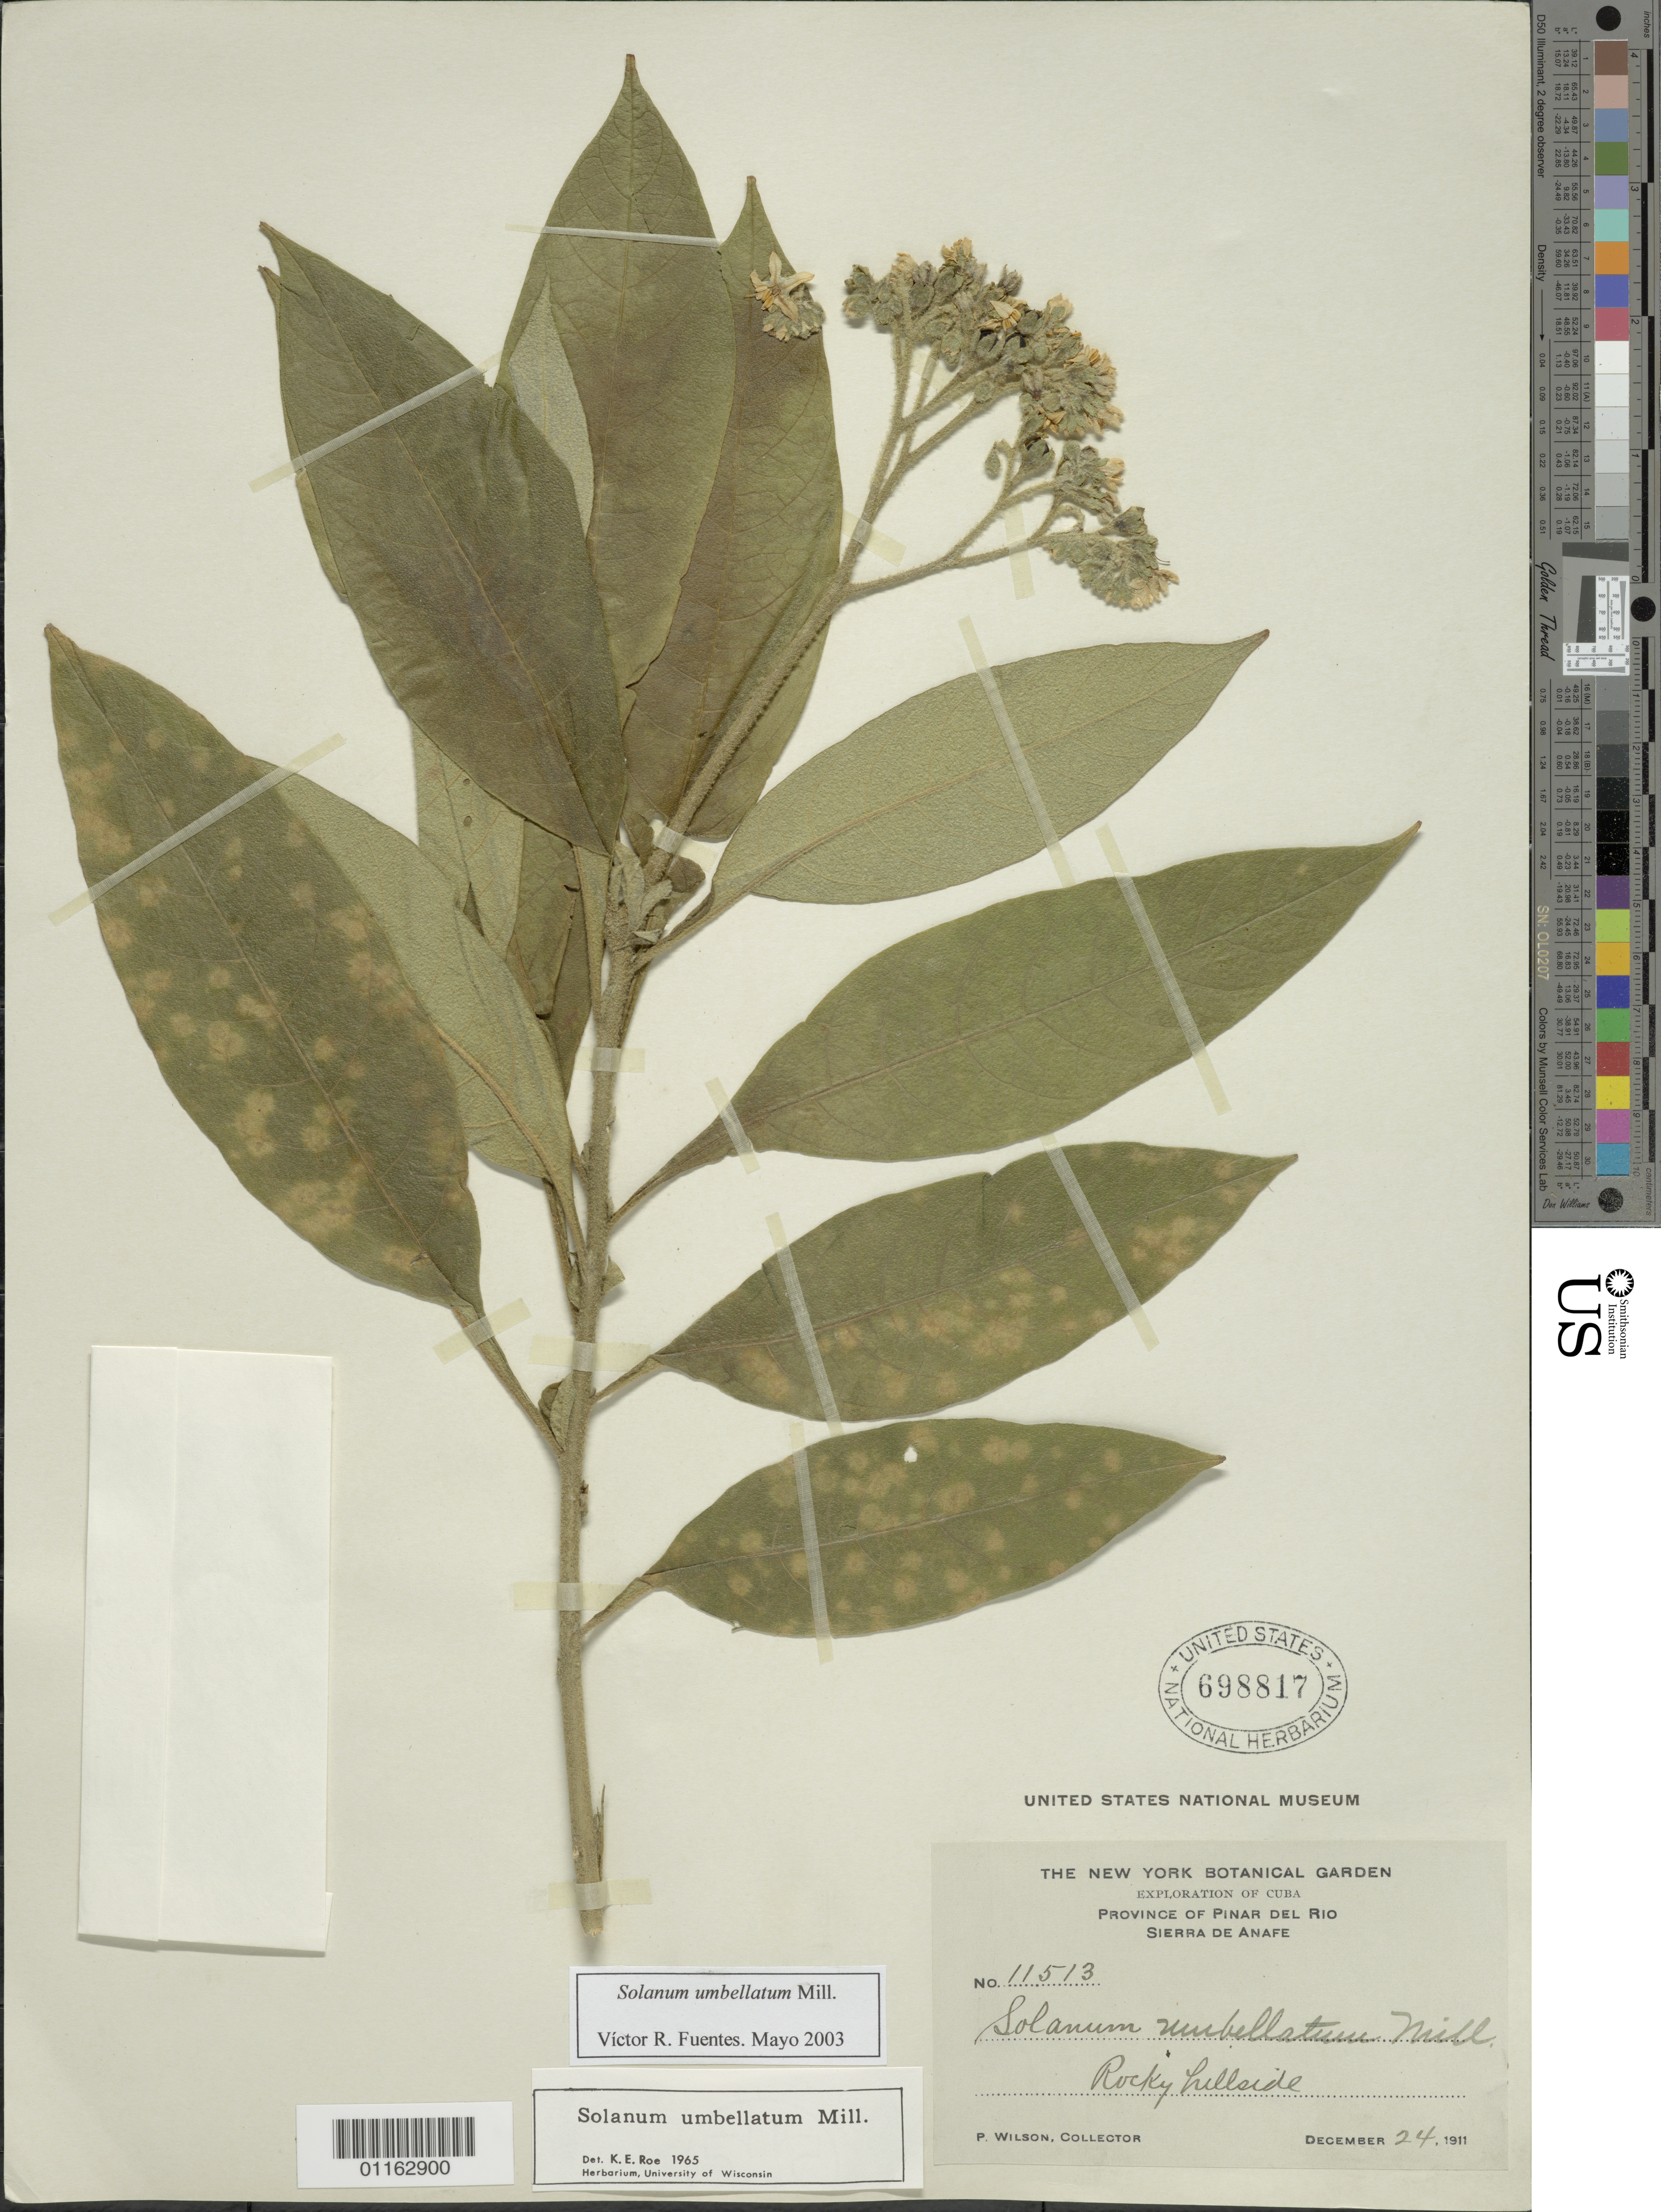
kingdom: Plantae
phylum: Tracheophyta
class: Magnoliopsida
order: Solanales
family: Solanaceae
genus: Solanum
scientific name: Solanum umbellatum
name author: Mill.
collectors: P. Wilson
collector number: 11513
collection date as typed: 24 Dec 1911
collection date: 1911-12-24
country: Cuba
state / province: Pinar del Rio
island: Cuba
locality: Sierra de Anafe; rocky hillside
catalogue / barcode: US 698817